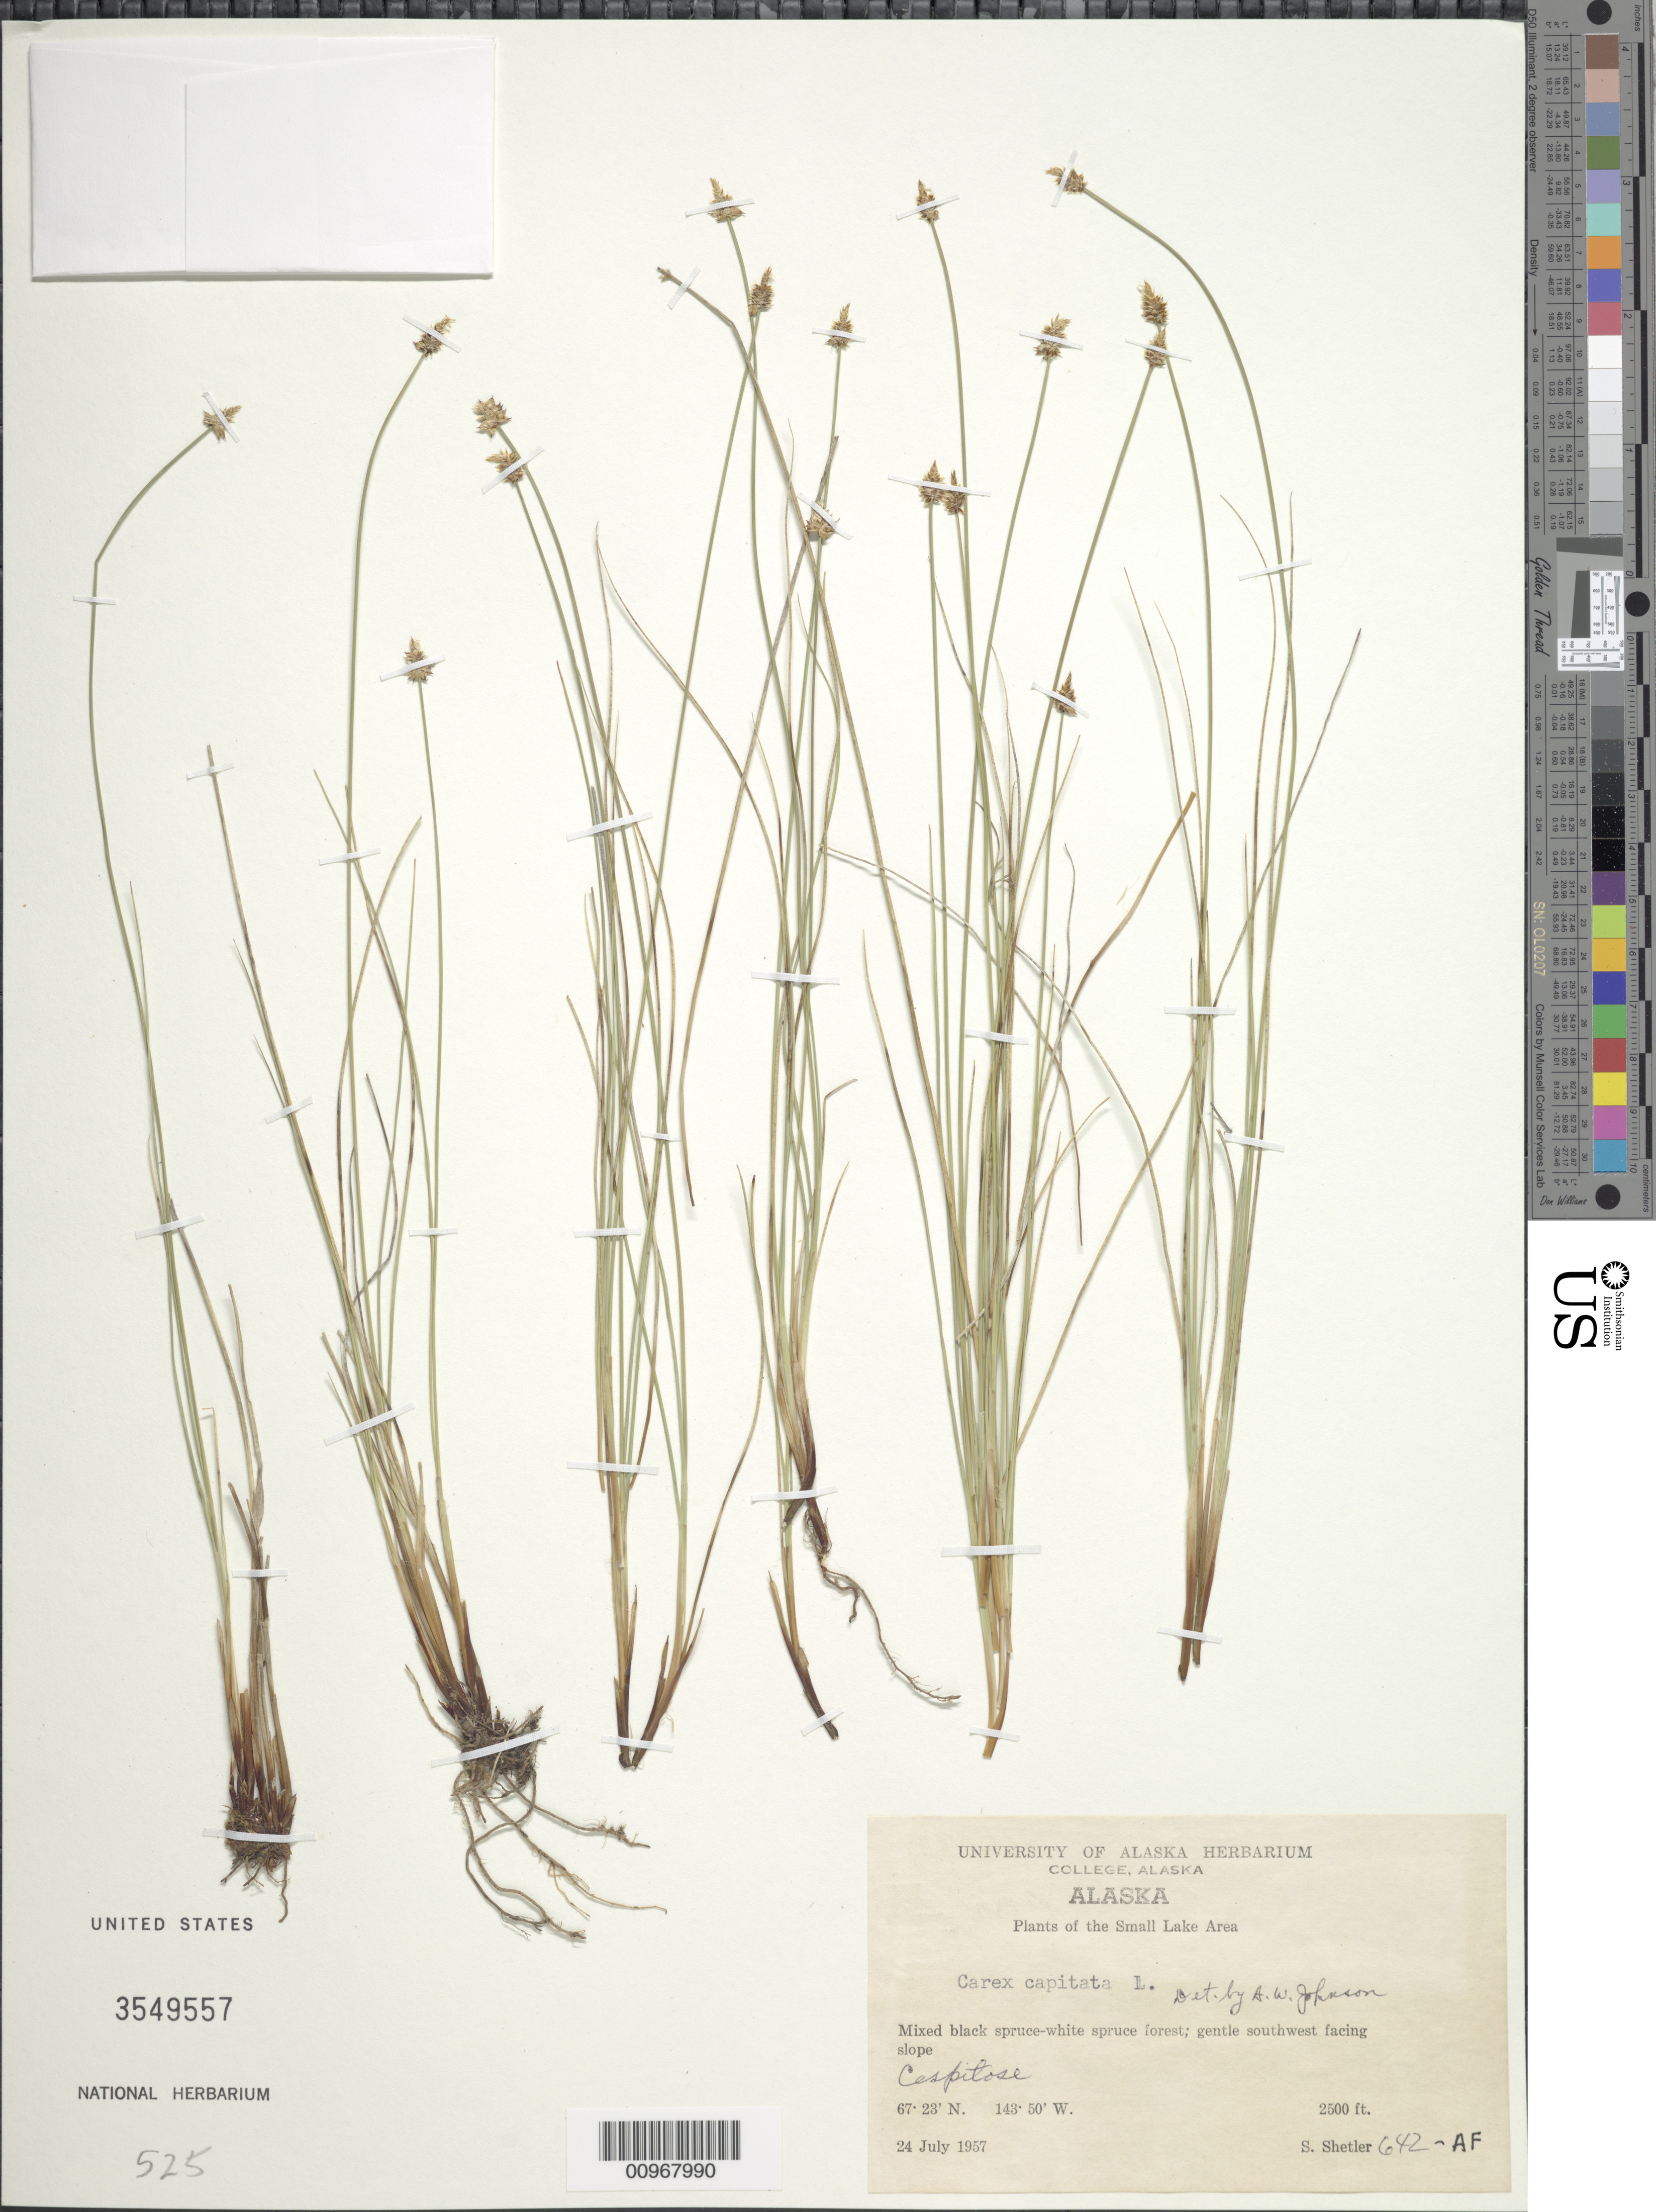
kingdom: Plantae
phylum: Tracheophyta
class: Liliopsida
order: Poales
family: Cyperaceae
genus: Carex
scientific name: Carex capitata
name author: L.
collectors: S. Shetler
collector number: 642-AF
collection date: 1957-07-24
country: United States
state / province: Alaska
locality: The Small Lake Area, Mixed black spruce-white spruce forest; gentle southwest facing slope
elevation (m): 762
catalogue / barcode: US 3549557